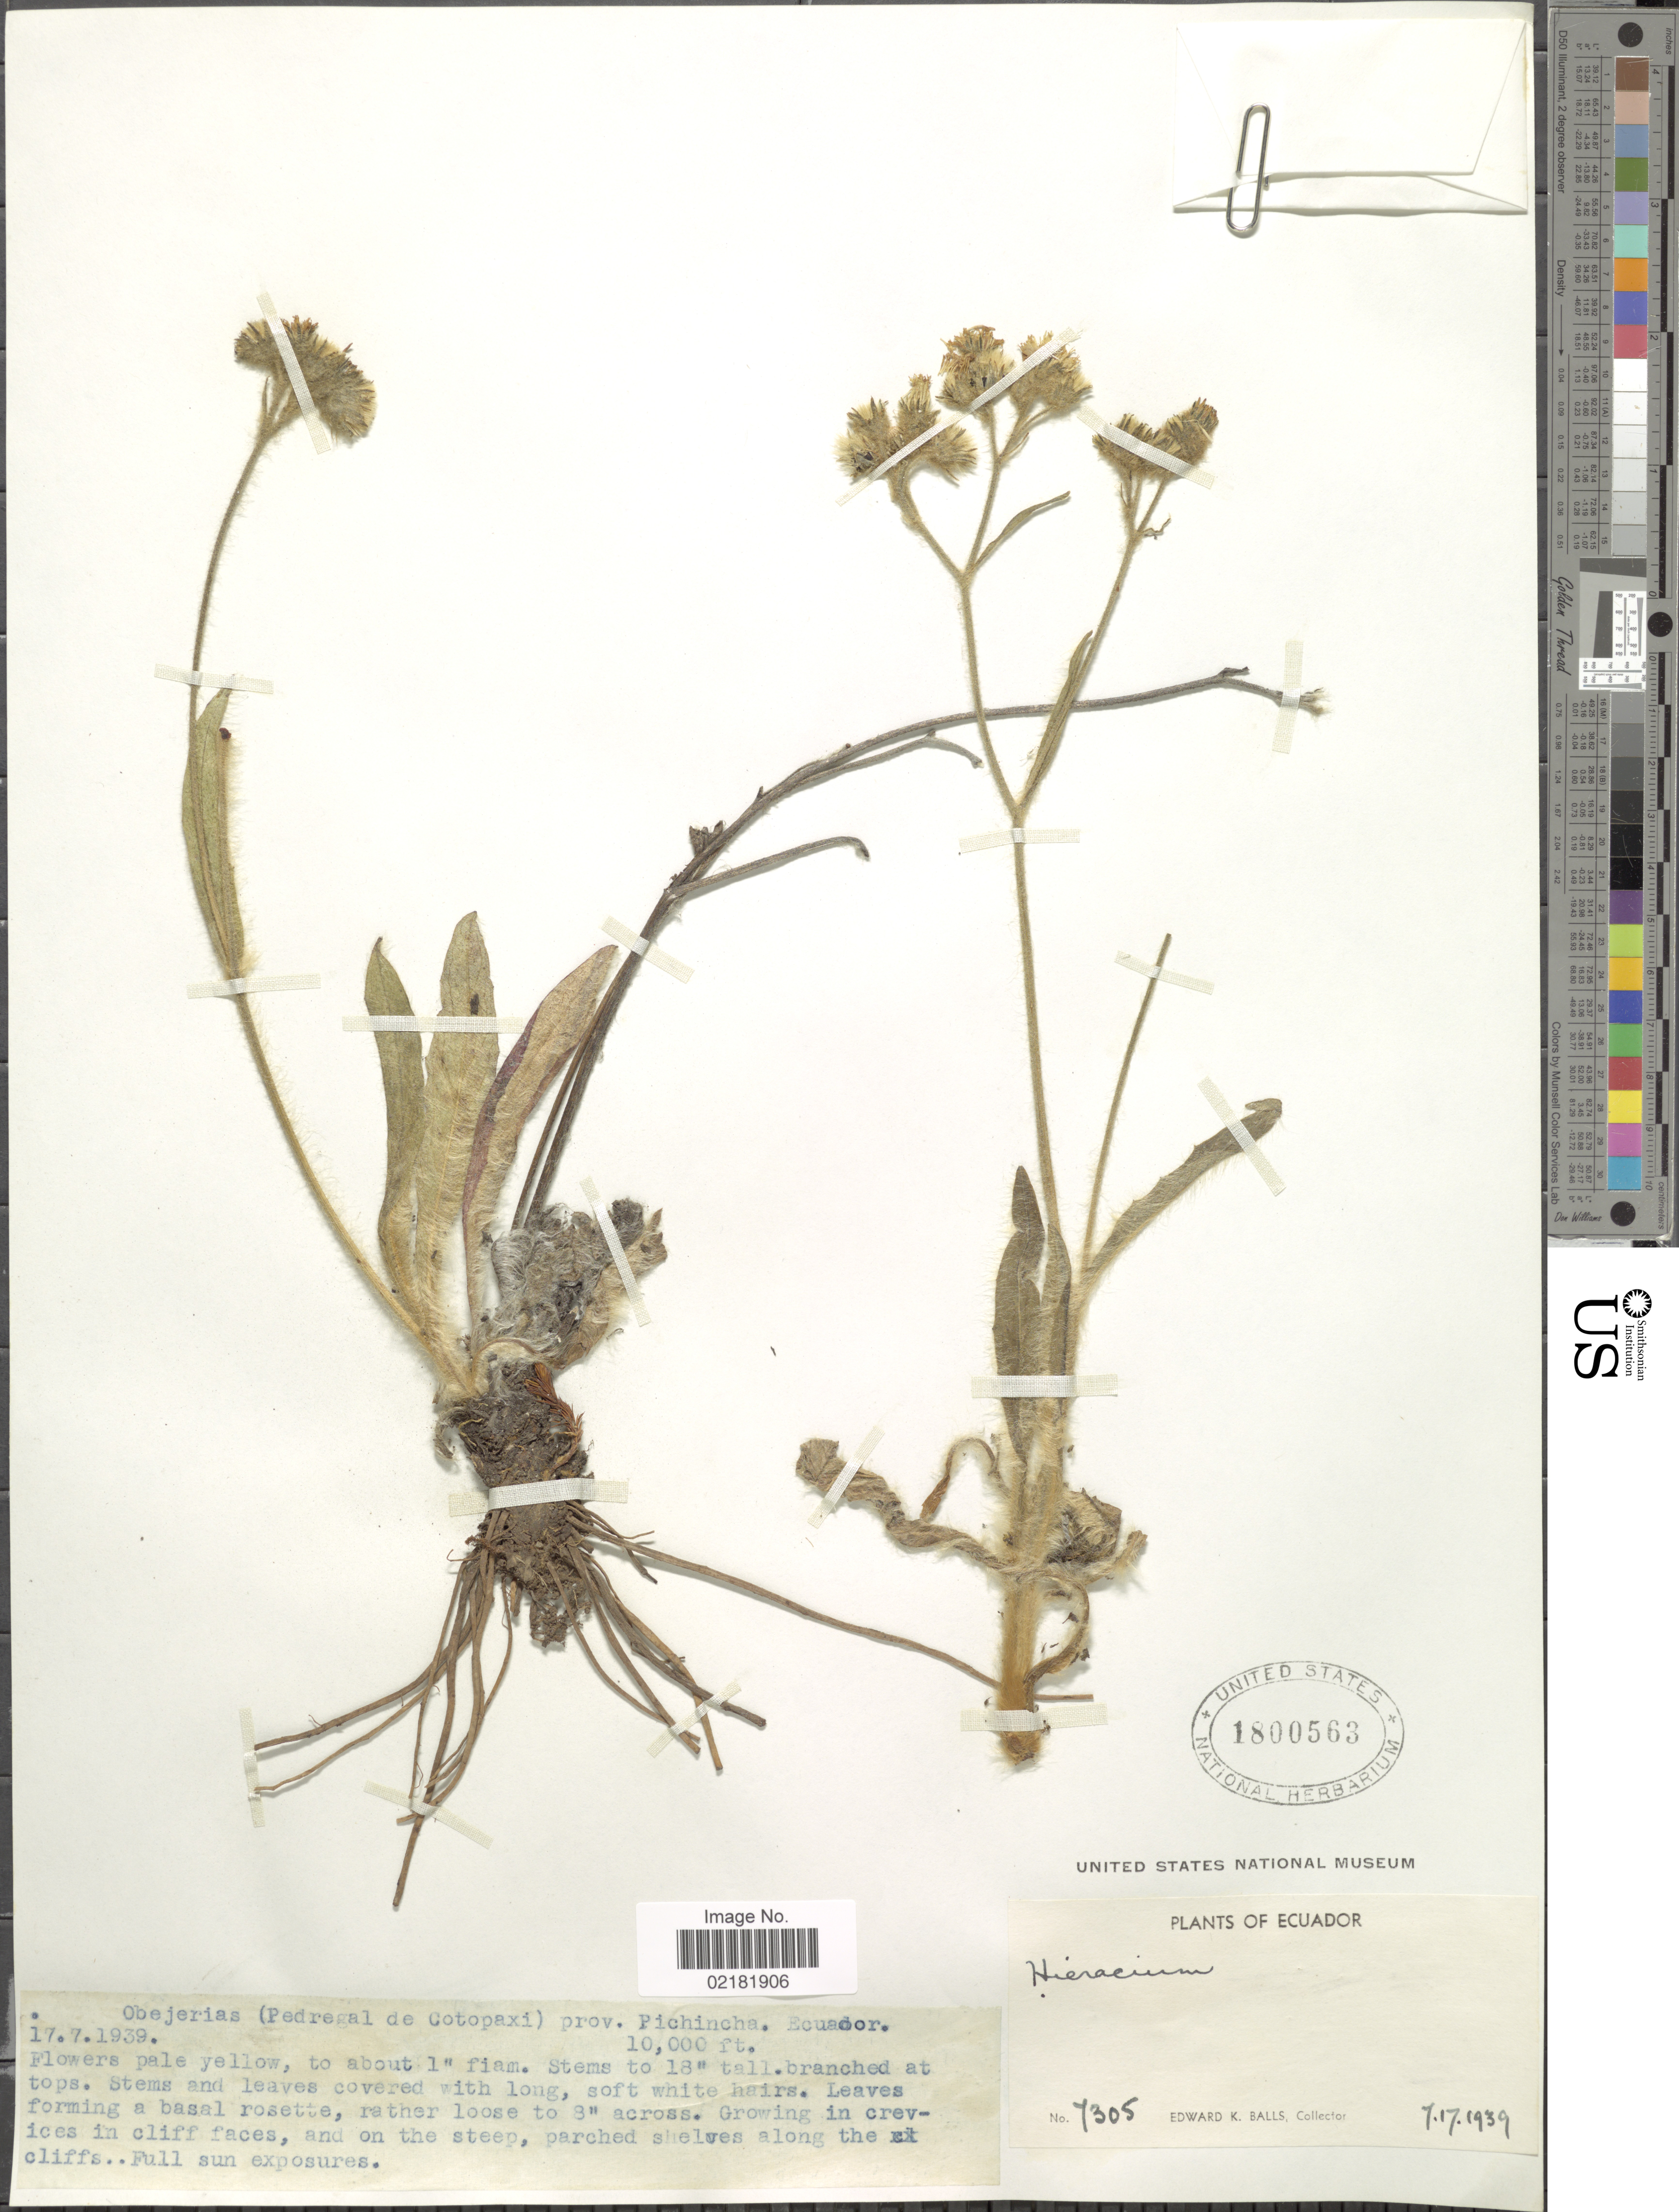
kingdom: Plantae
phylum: Tracheophyta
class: Magnoliopsida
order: Asterales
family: Asteraceae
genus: Hieracium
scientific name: Hieracium repandulare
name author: Druce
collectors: E. K. Balls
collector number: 7305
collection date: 1939-07-17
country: Ecuador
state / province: Pichincha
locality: Obejerias (Pedregal de Cotopaxi), along the cliffs.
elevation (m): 3048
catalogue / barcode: US 1800563